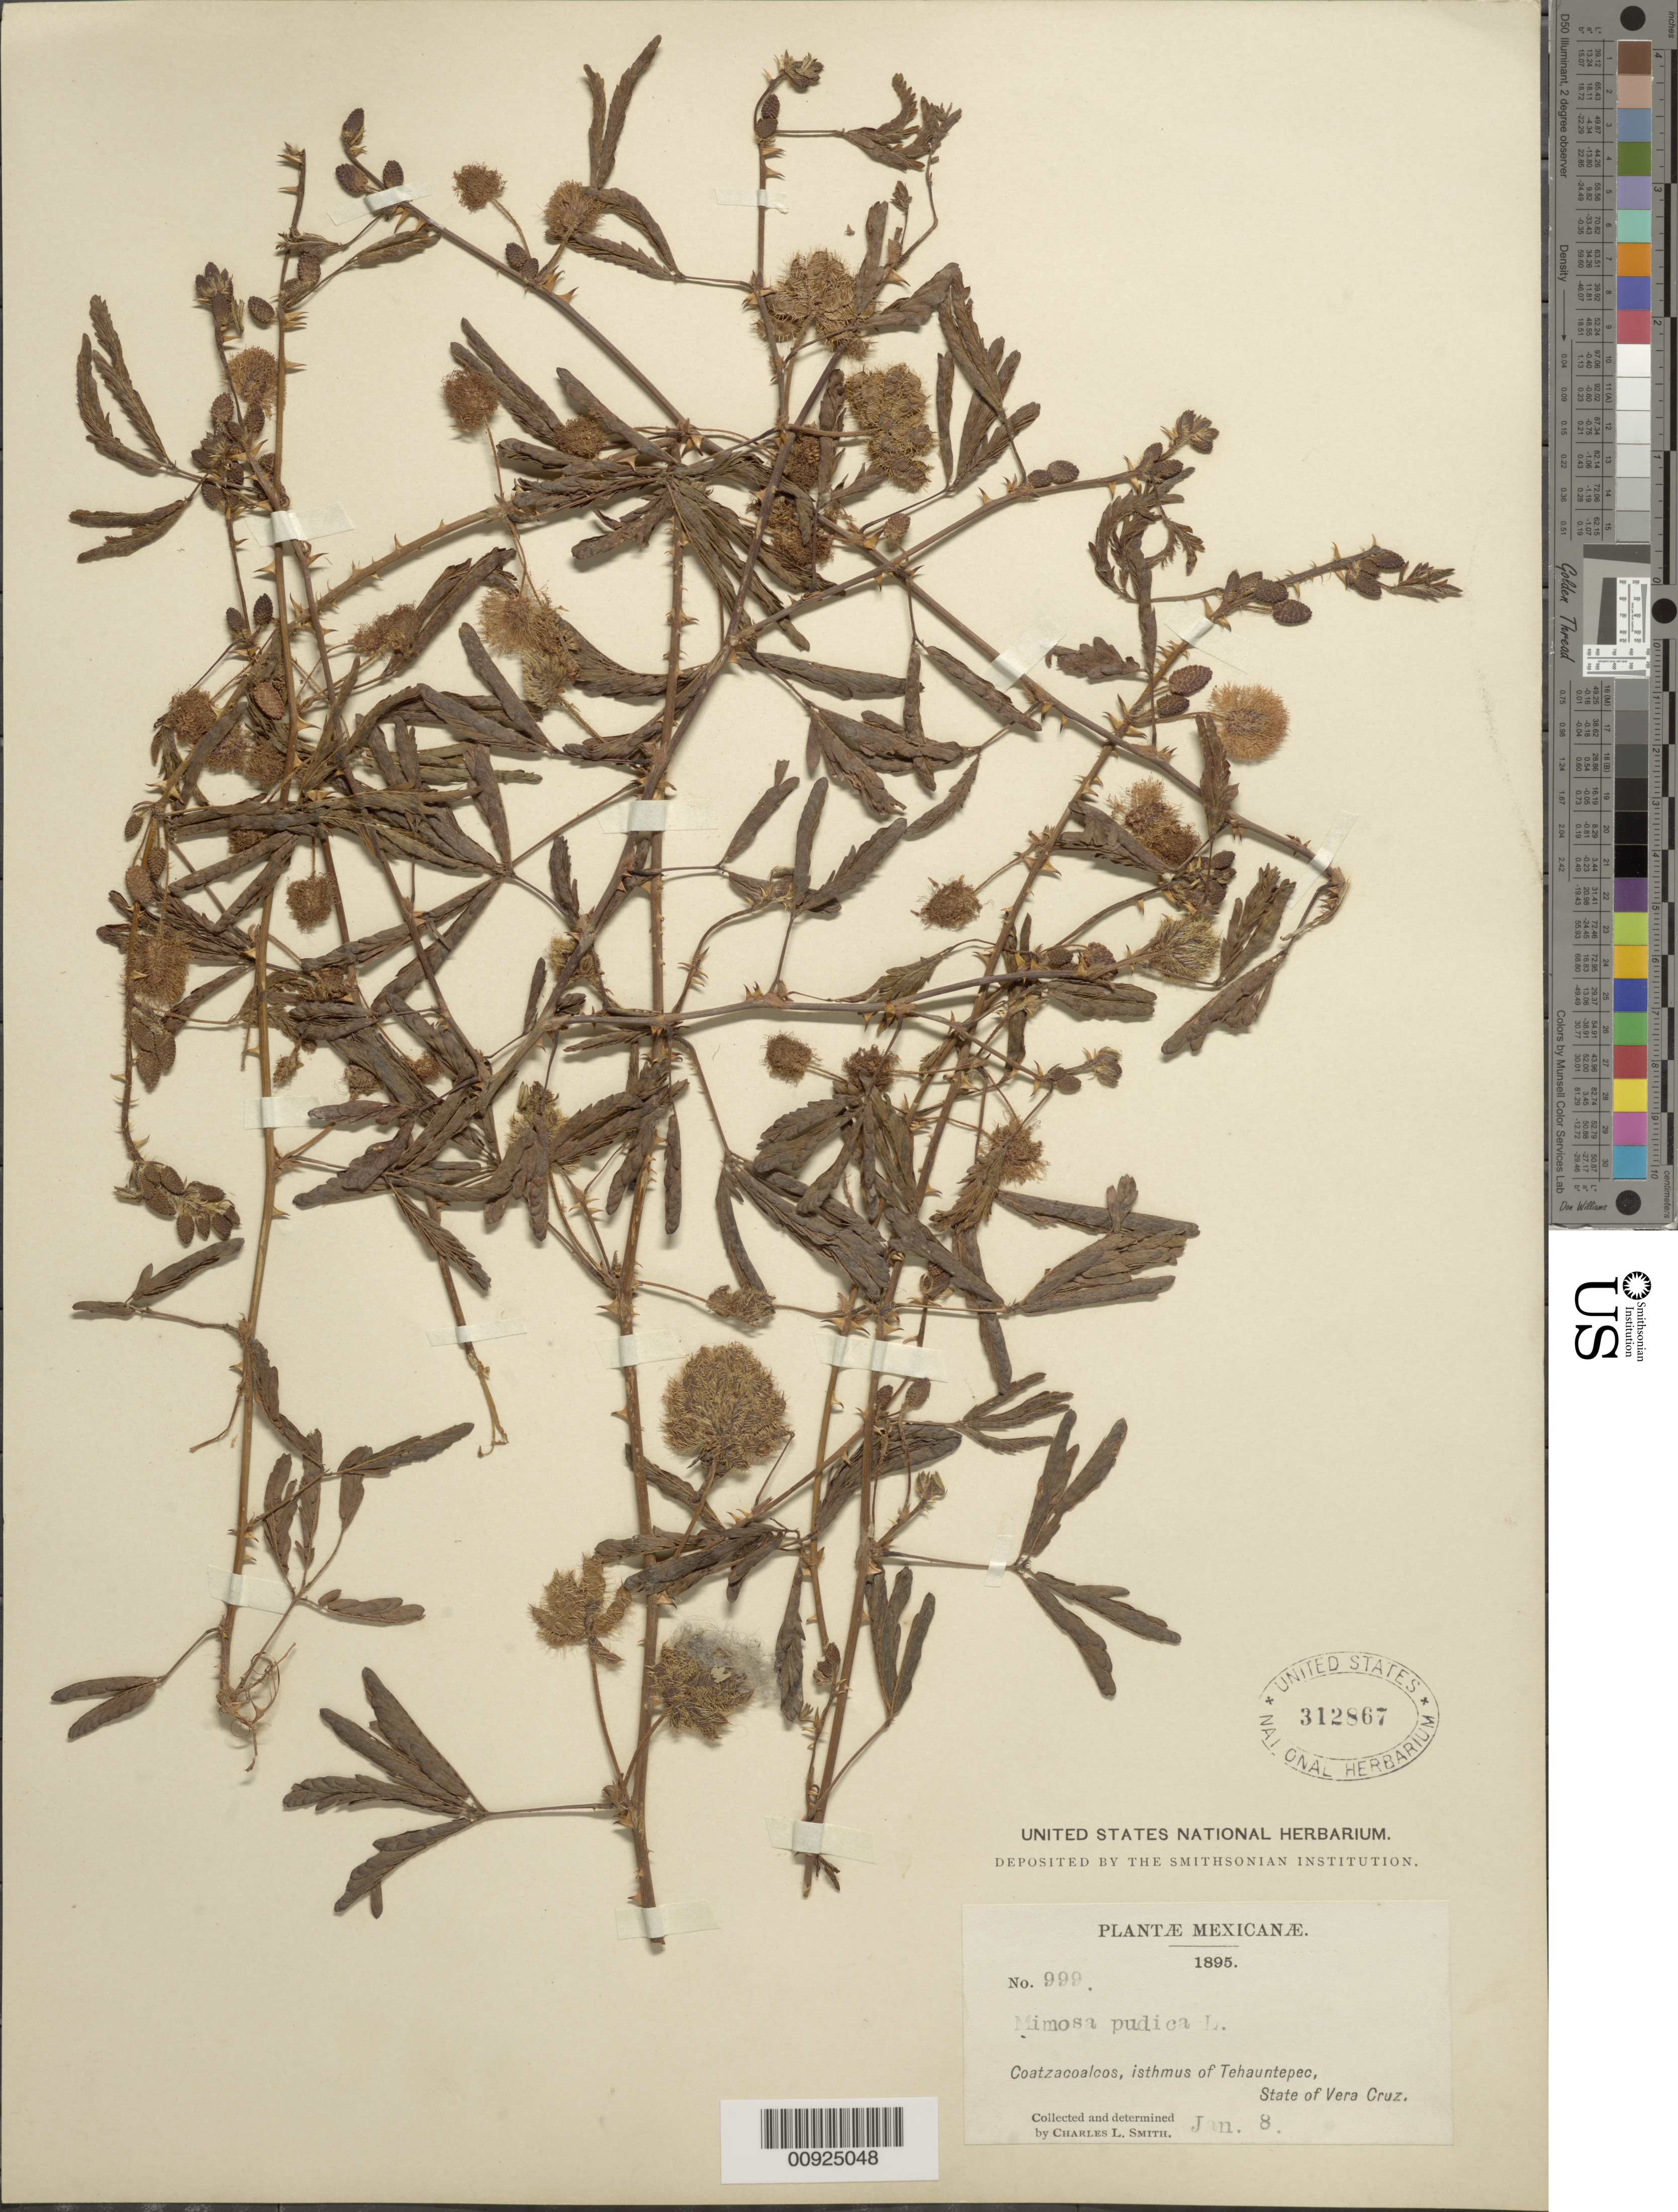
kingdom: Plantae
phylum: Tracheophyta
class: Magnoliopsida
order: Fabales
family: Fabaceae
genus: Mimosa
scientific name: Mimosa pudica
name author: L.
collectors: C. L. Smith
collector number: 999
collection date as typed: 08 Jan 1895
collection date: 1895-01-08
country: Mexico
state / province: Veracruz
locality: Coatzacoalcos, isthmus of Tehuantepec, State of Veracruz.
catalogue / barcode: US 312867